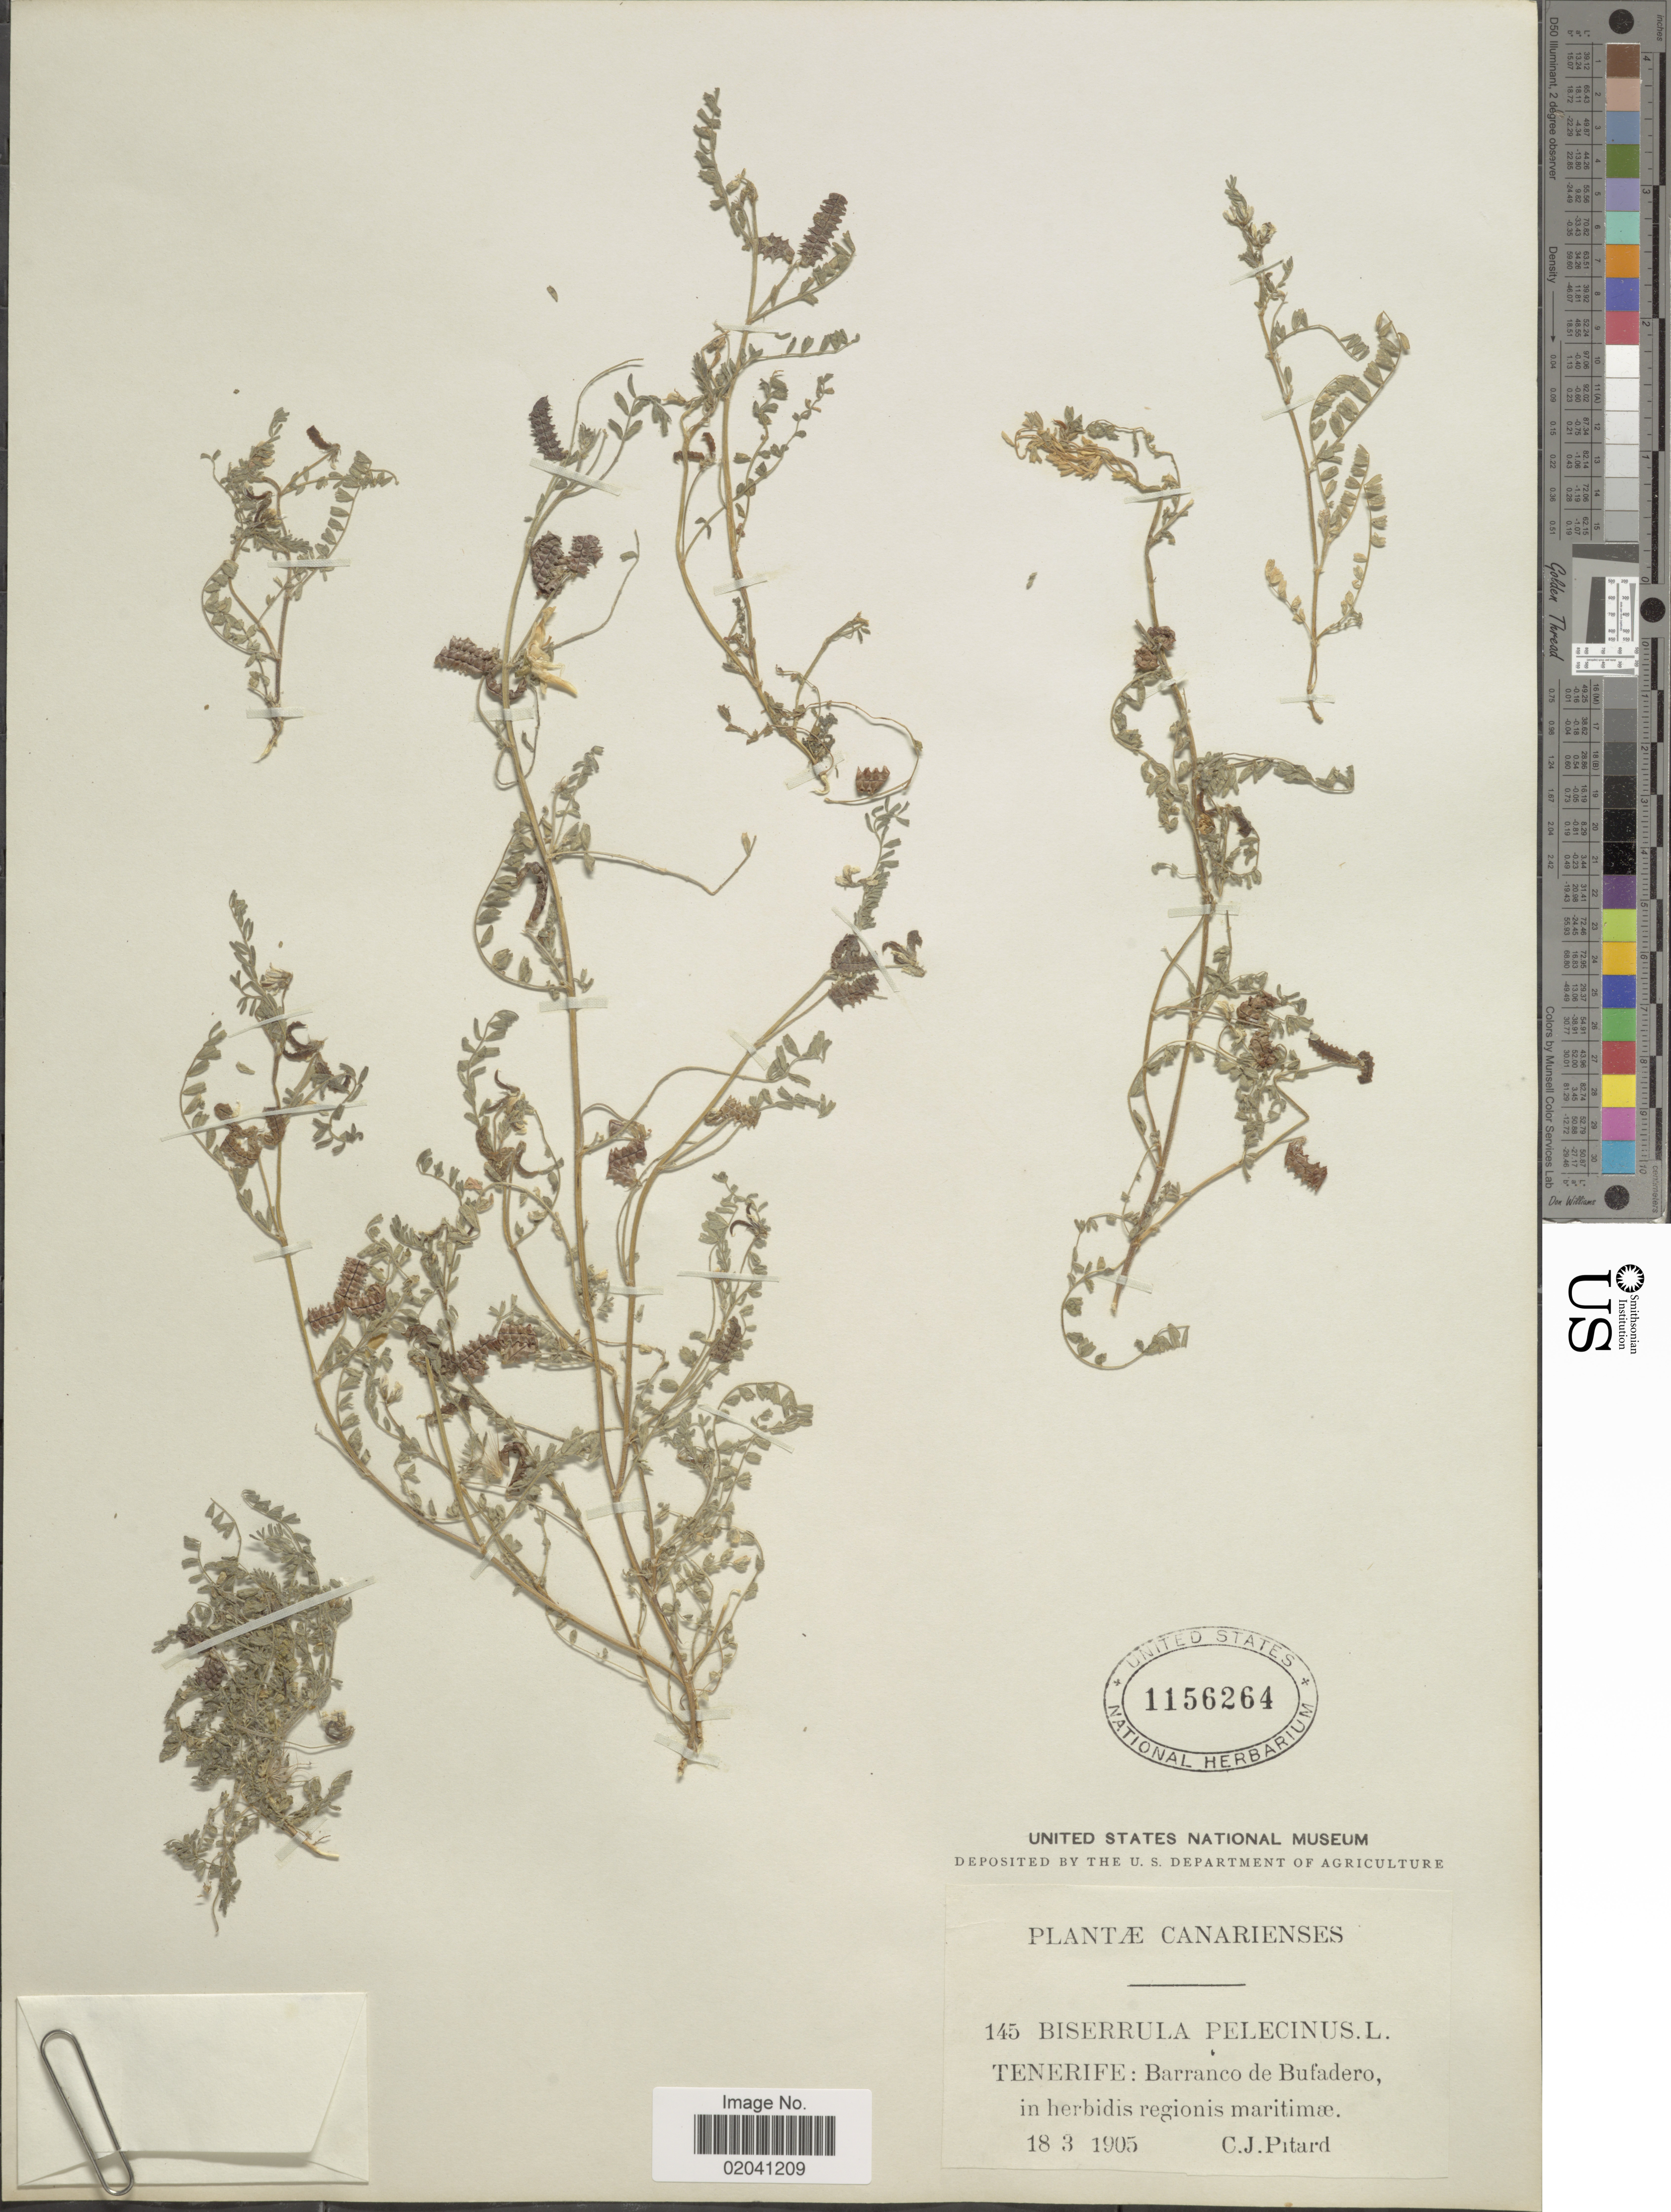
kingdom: Plantae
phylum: Tracheophyta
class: Magnoliopsida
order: Fabales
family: Fabaceae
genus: Biserrula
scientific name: Biserrula pelecinus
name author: L.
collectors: C. Pitard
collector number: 145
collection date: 1905-03-18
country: Spain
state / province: Canarias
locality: Canarienses. Tenerife: Barranco de Bufadero, in herbidis regionis maritimæ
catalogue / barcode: US 1156264